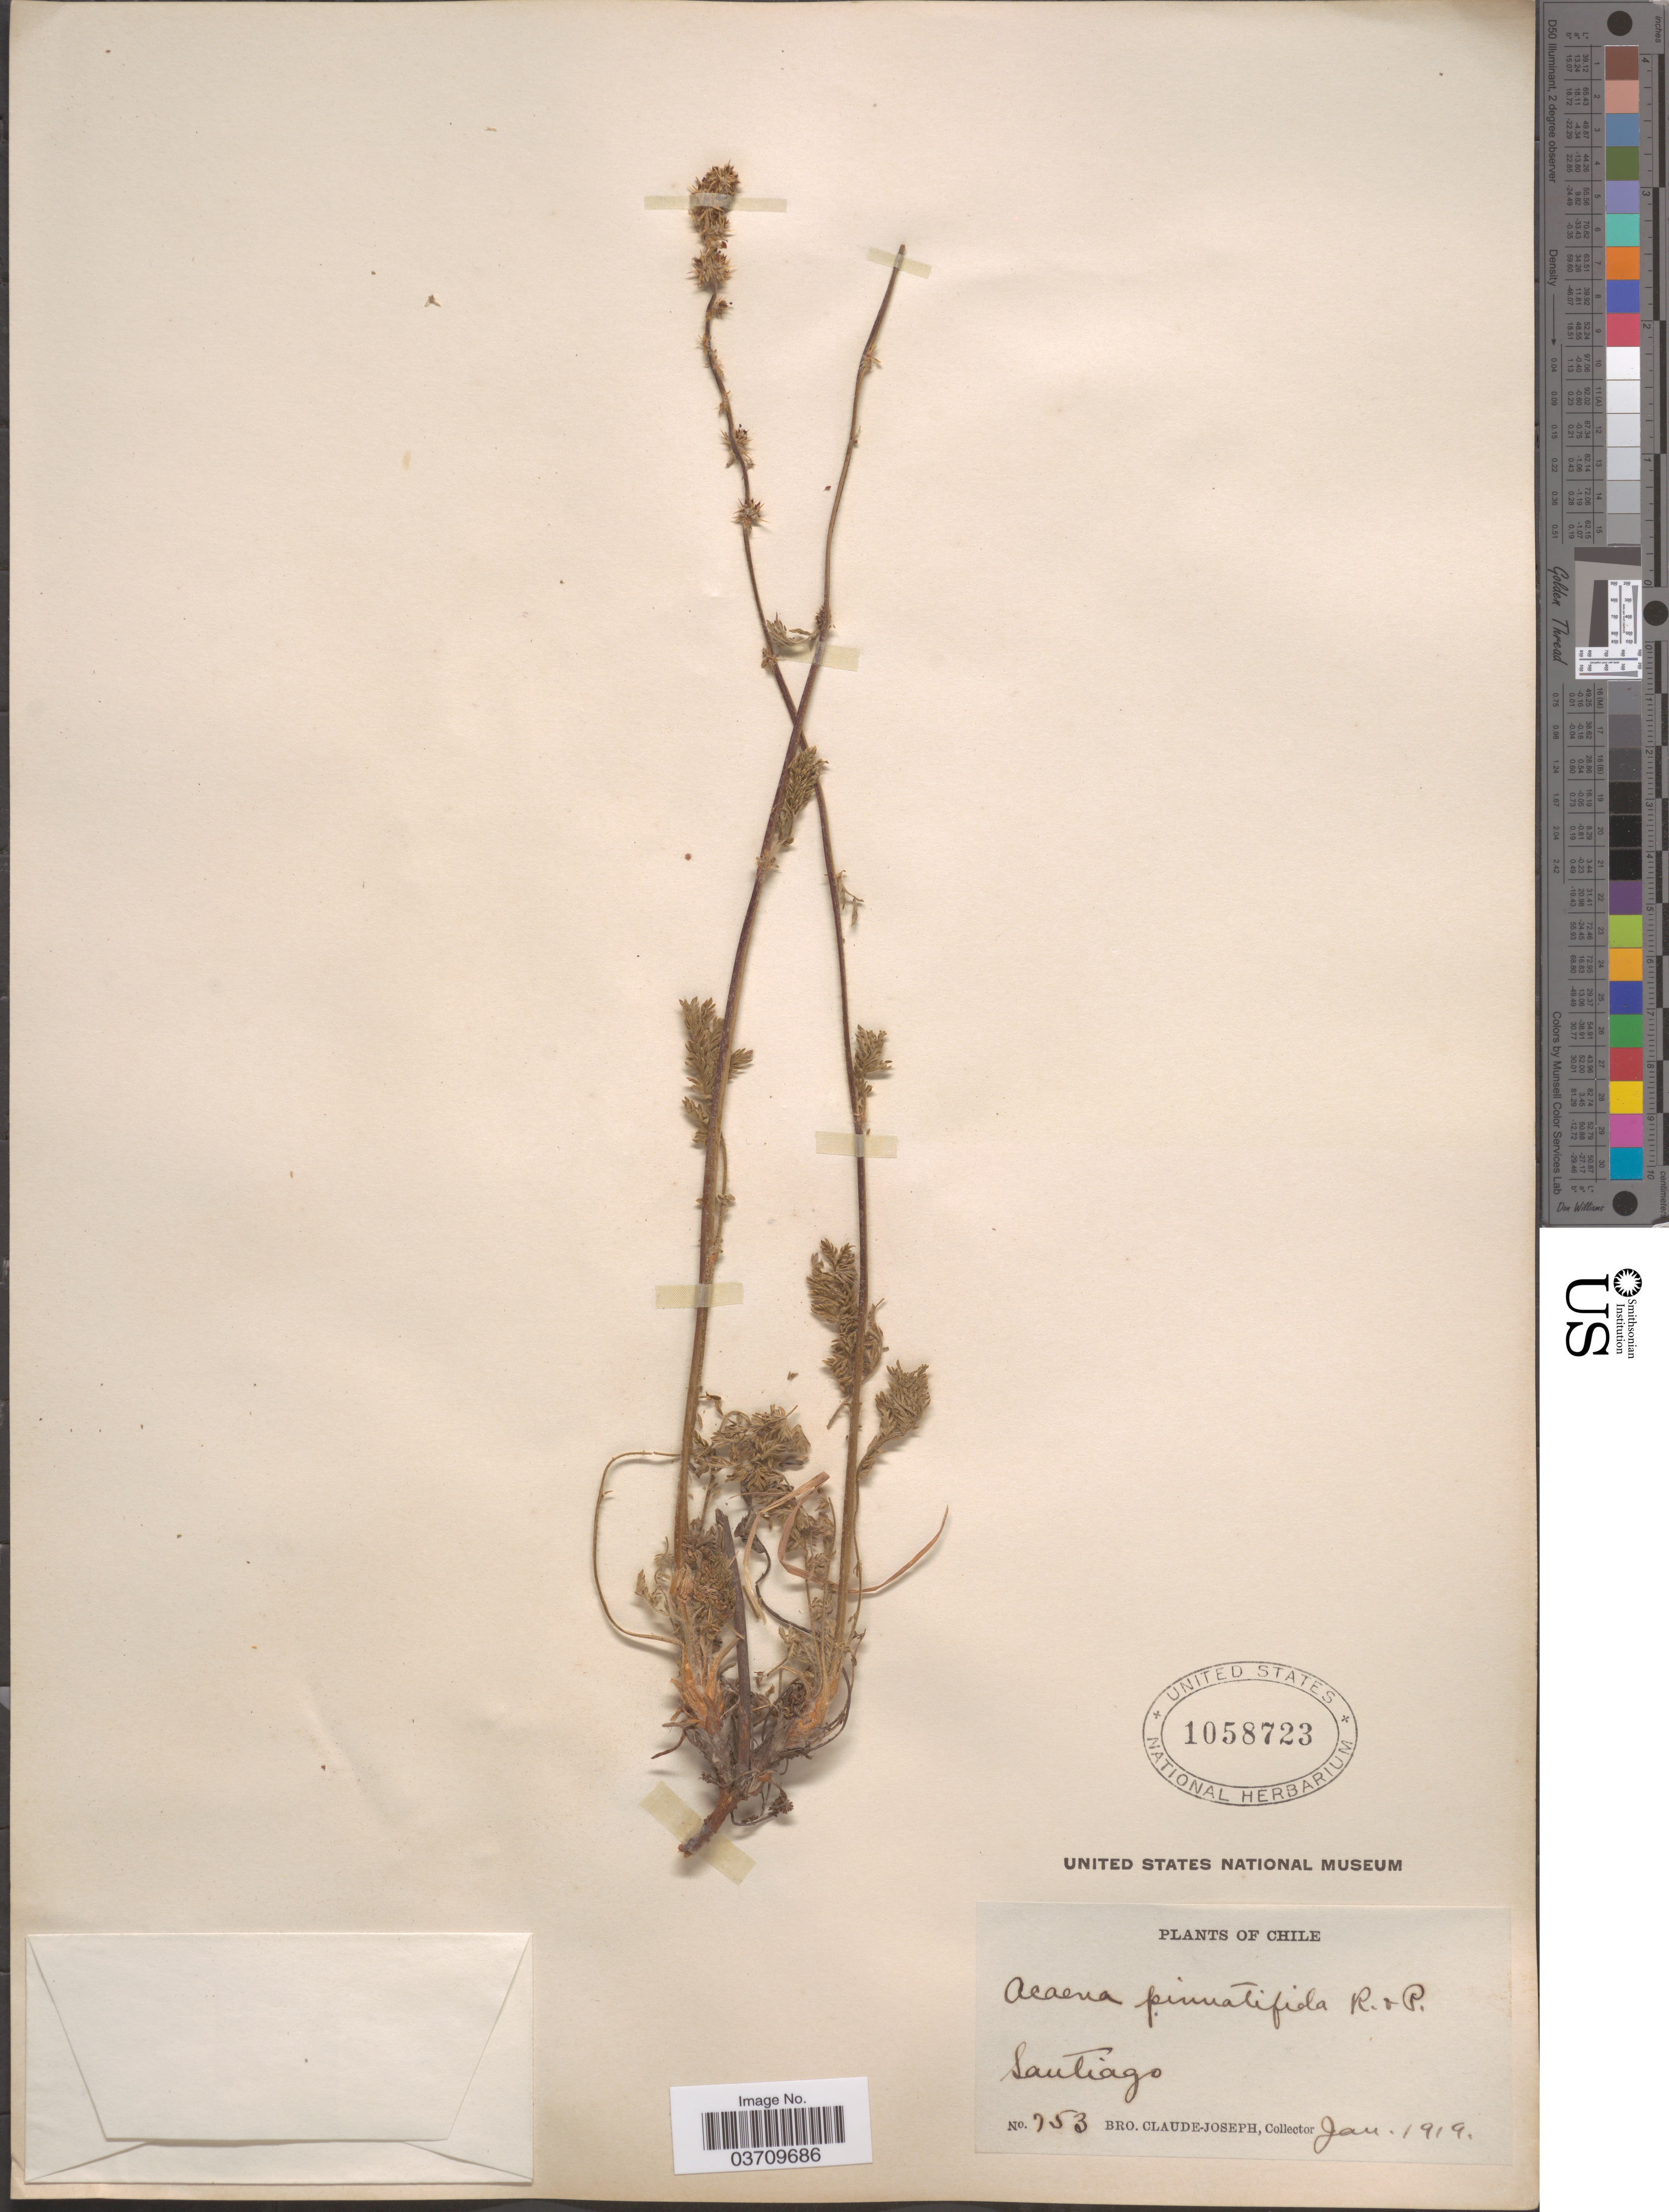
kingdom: Plantae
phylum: Tracheophyta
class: Magnoliopsida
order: Rosales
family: Rosaceae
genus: Acaena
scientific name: Acaena pinnatifida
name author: Ruiz & Pav.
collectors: Bro. Claude-Joseph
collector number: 753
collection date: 1919-01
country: Chile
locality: Santiago.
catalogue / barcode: US 1058723